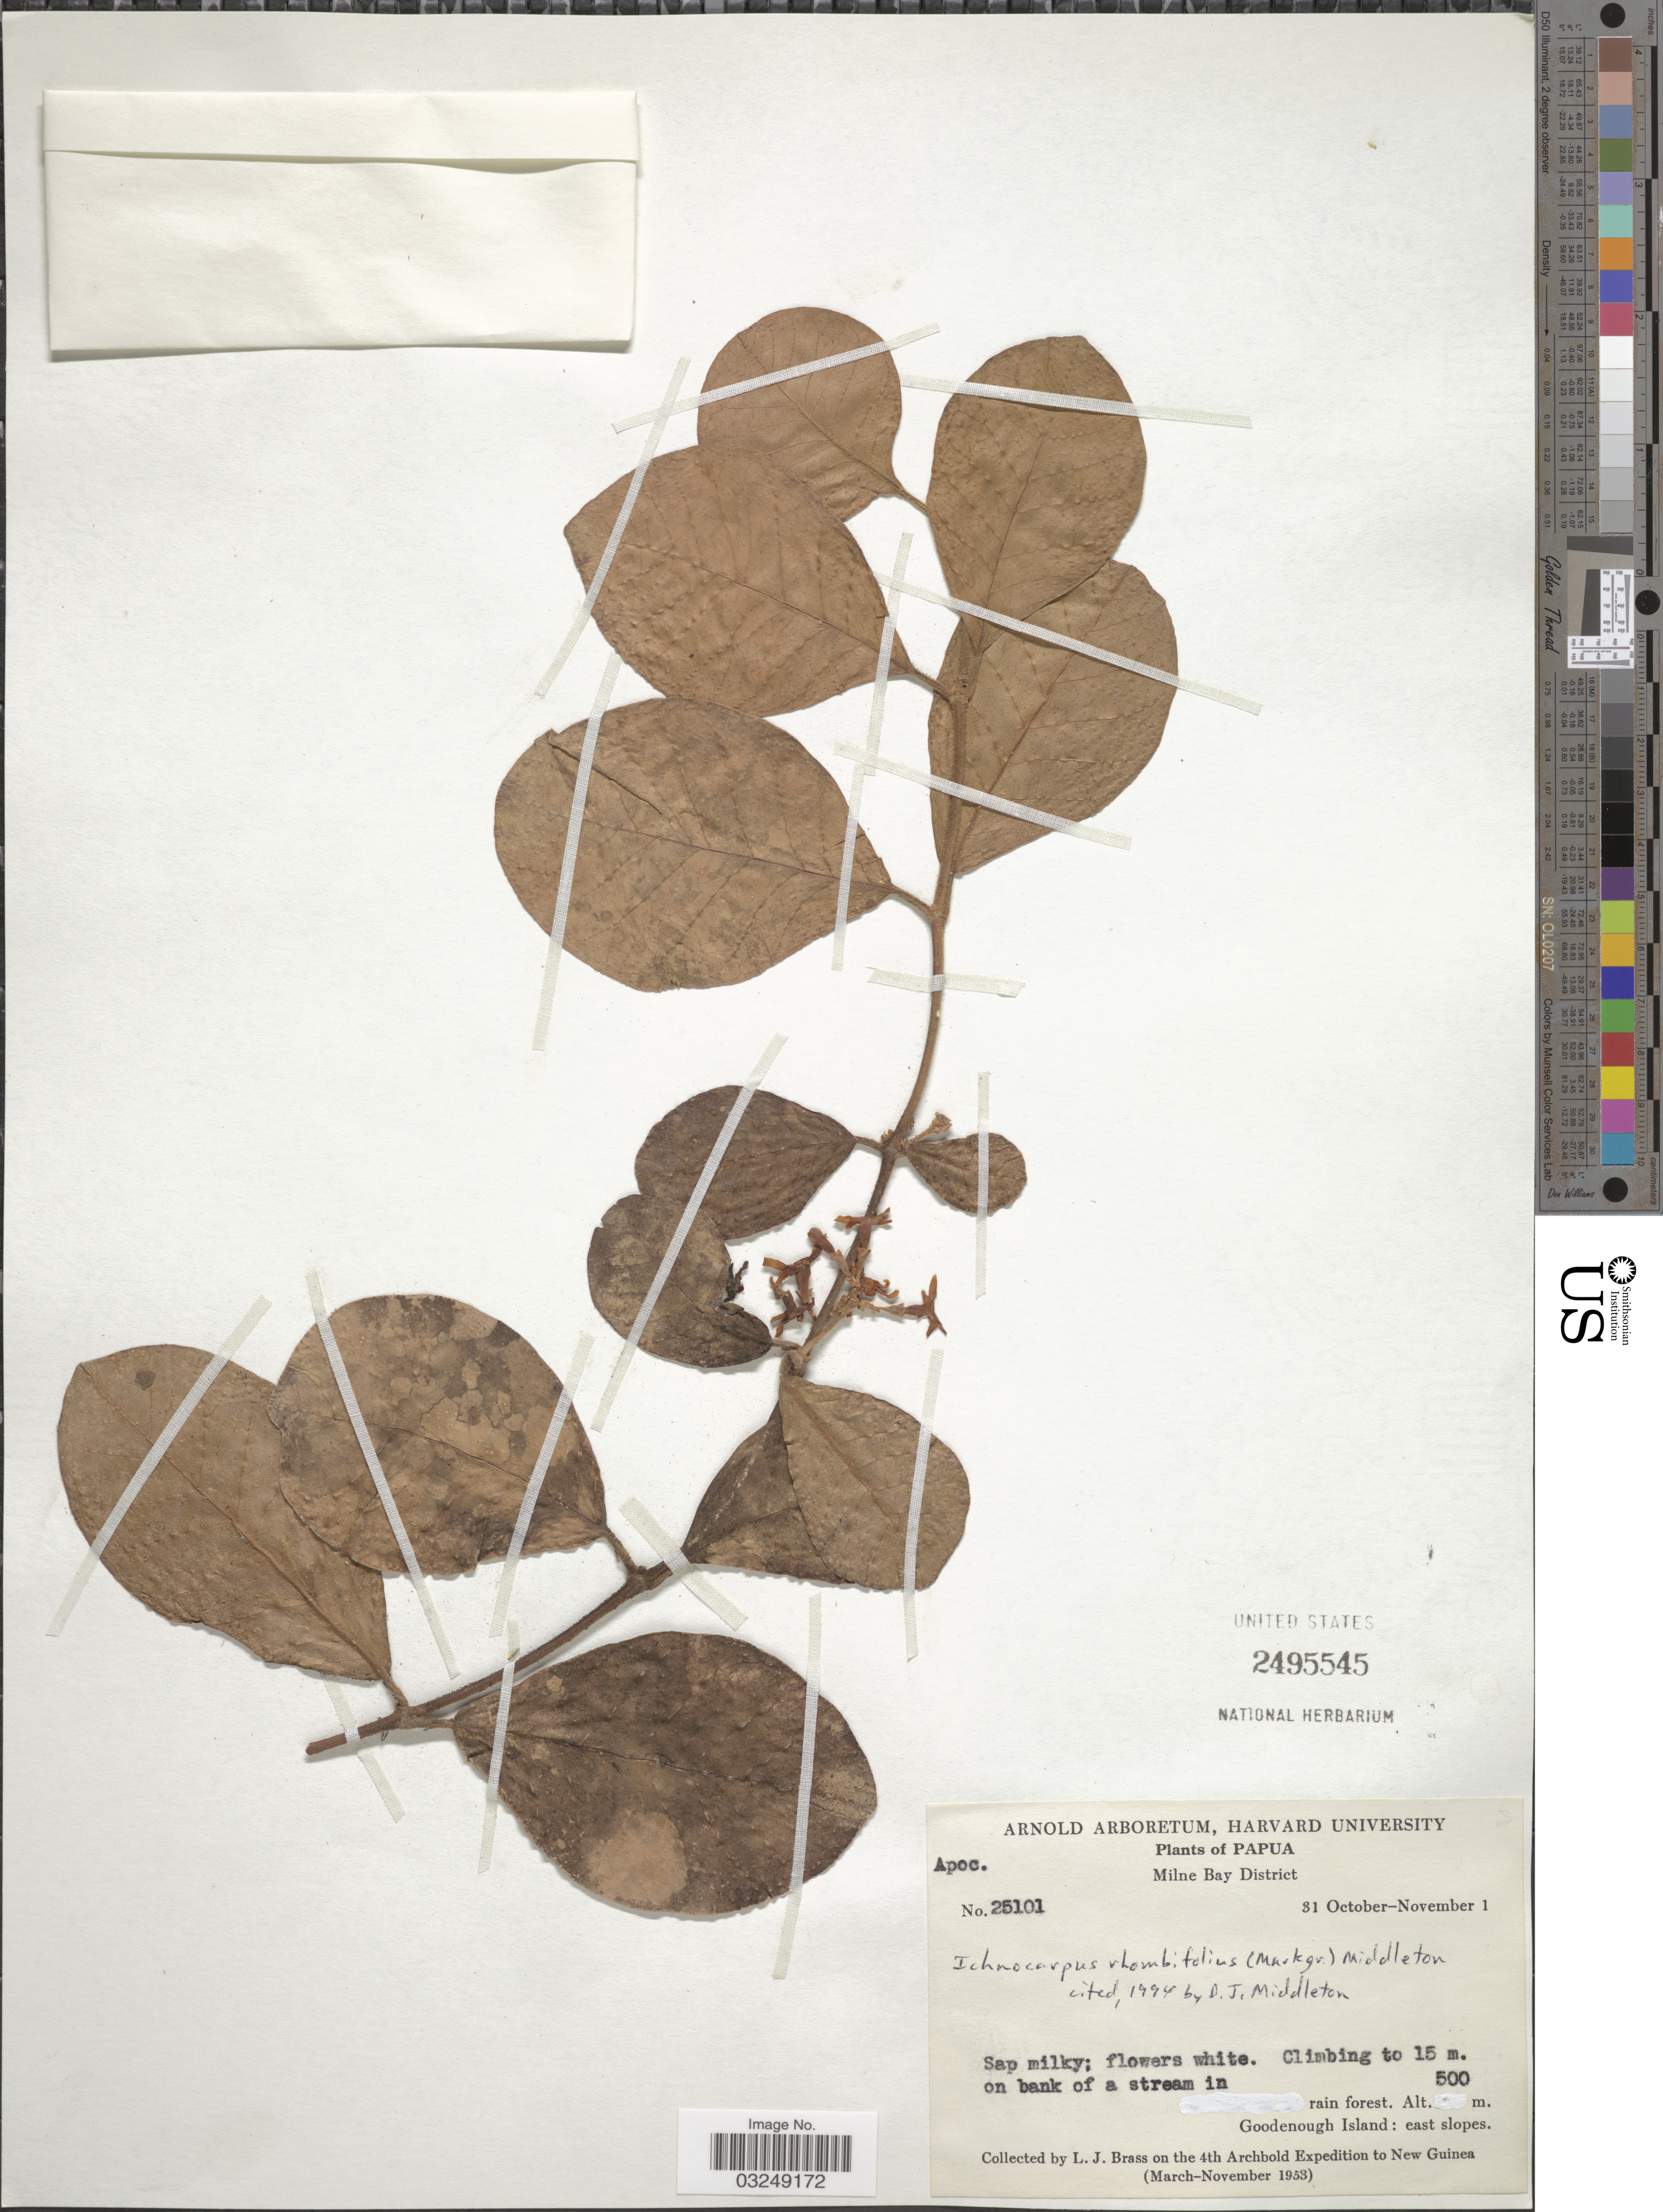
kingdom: Plantae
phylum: Tracheophyta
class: Magnoliopsida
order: Gentianales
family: Apocynaceae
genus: Ichnocarpus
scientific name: Ichnocarpus rhombifolius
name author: (Markgr.) D.J. Middleton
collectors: L. J. Brass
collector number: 25101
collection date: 1953-10-31/1953-11-01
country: Papua New Guinea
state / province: Milne Bay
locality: Papua. Milne Bay District. Goodenough Island: east slopes.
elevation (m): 500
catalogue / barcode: US 2495545